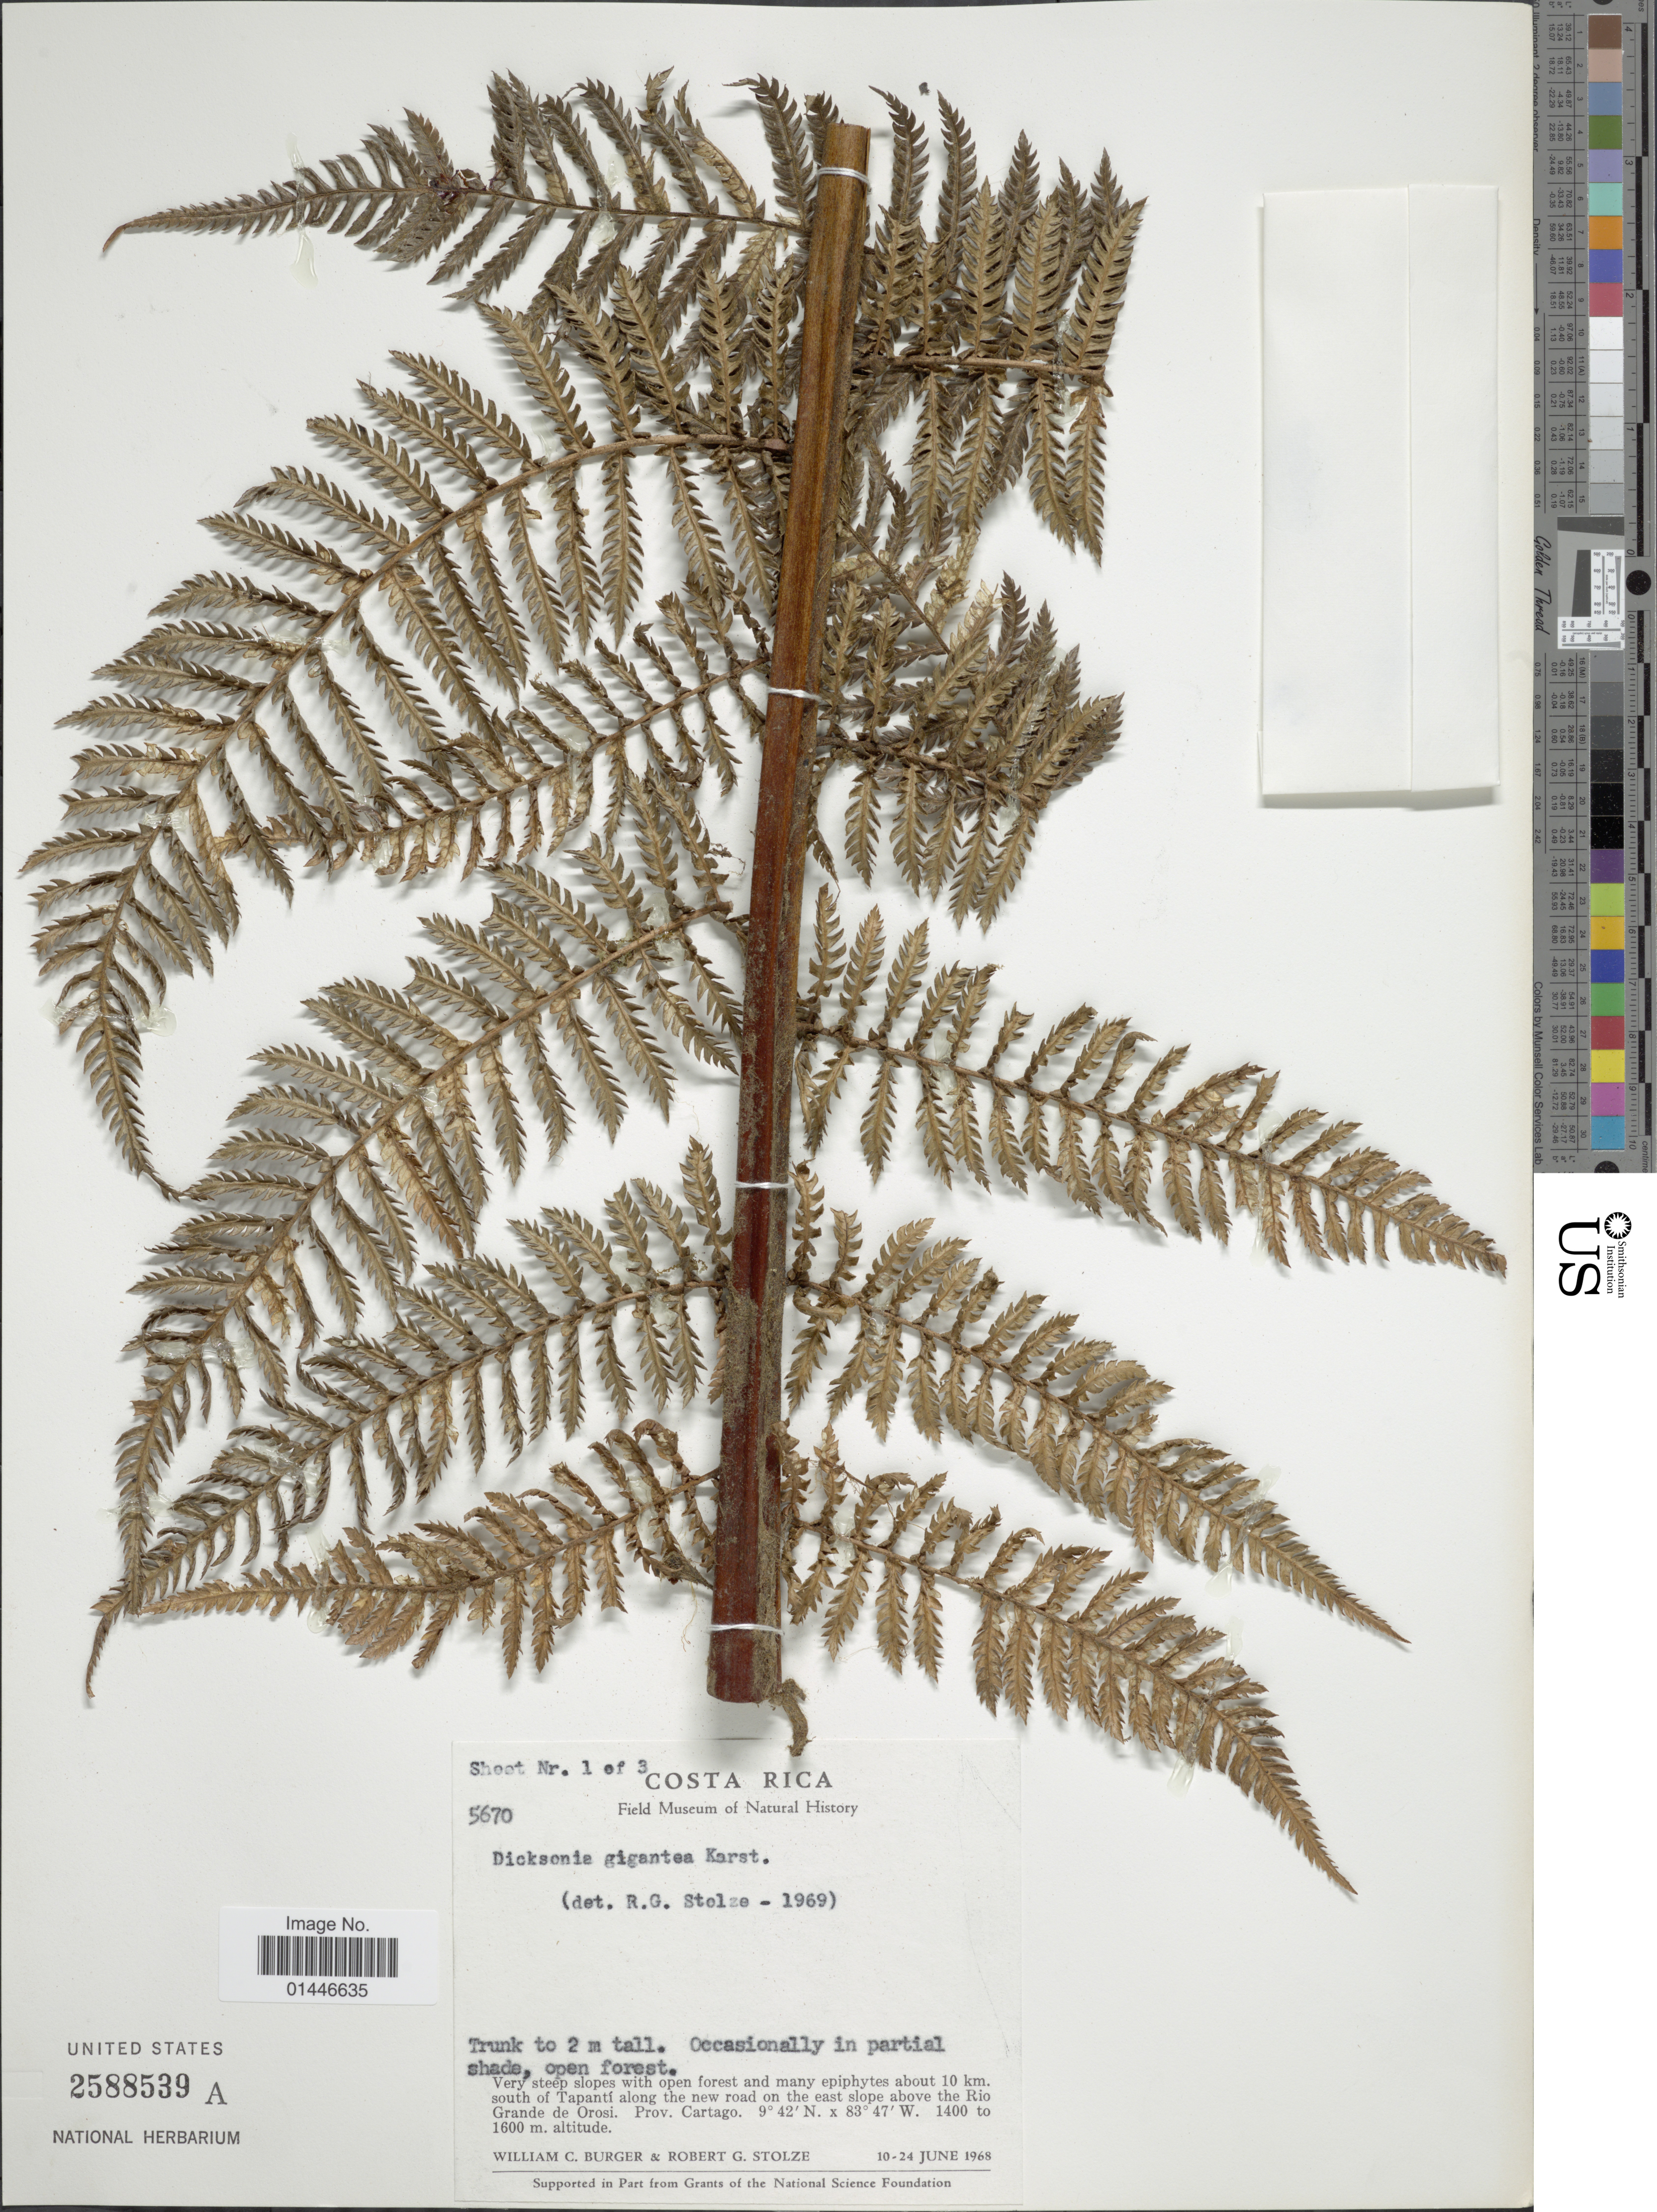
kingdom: Plantae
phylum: Tracheophyta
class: Polypodiopsida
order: Cyatheales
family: Dicksoniaceae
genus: Dicksonia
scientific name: Dicksonia gigantea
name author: H. Karst.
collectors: W. Burger & R. G. Stolze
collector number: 5670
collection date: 1968-06-10/1968-06-24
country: Costa Rica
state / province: Cartago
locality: Very steep slopes with open forest and many epiphytes about 10 km. south of Tapanti along the new road on the east slope above the Rio Grande de Orosi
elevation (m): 1400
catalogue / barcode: US 2588539A